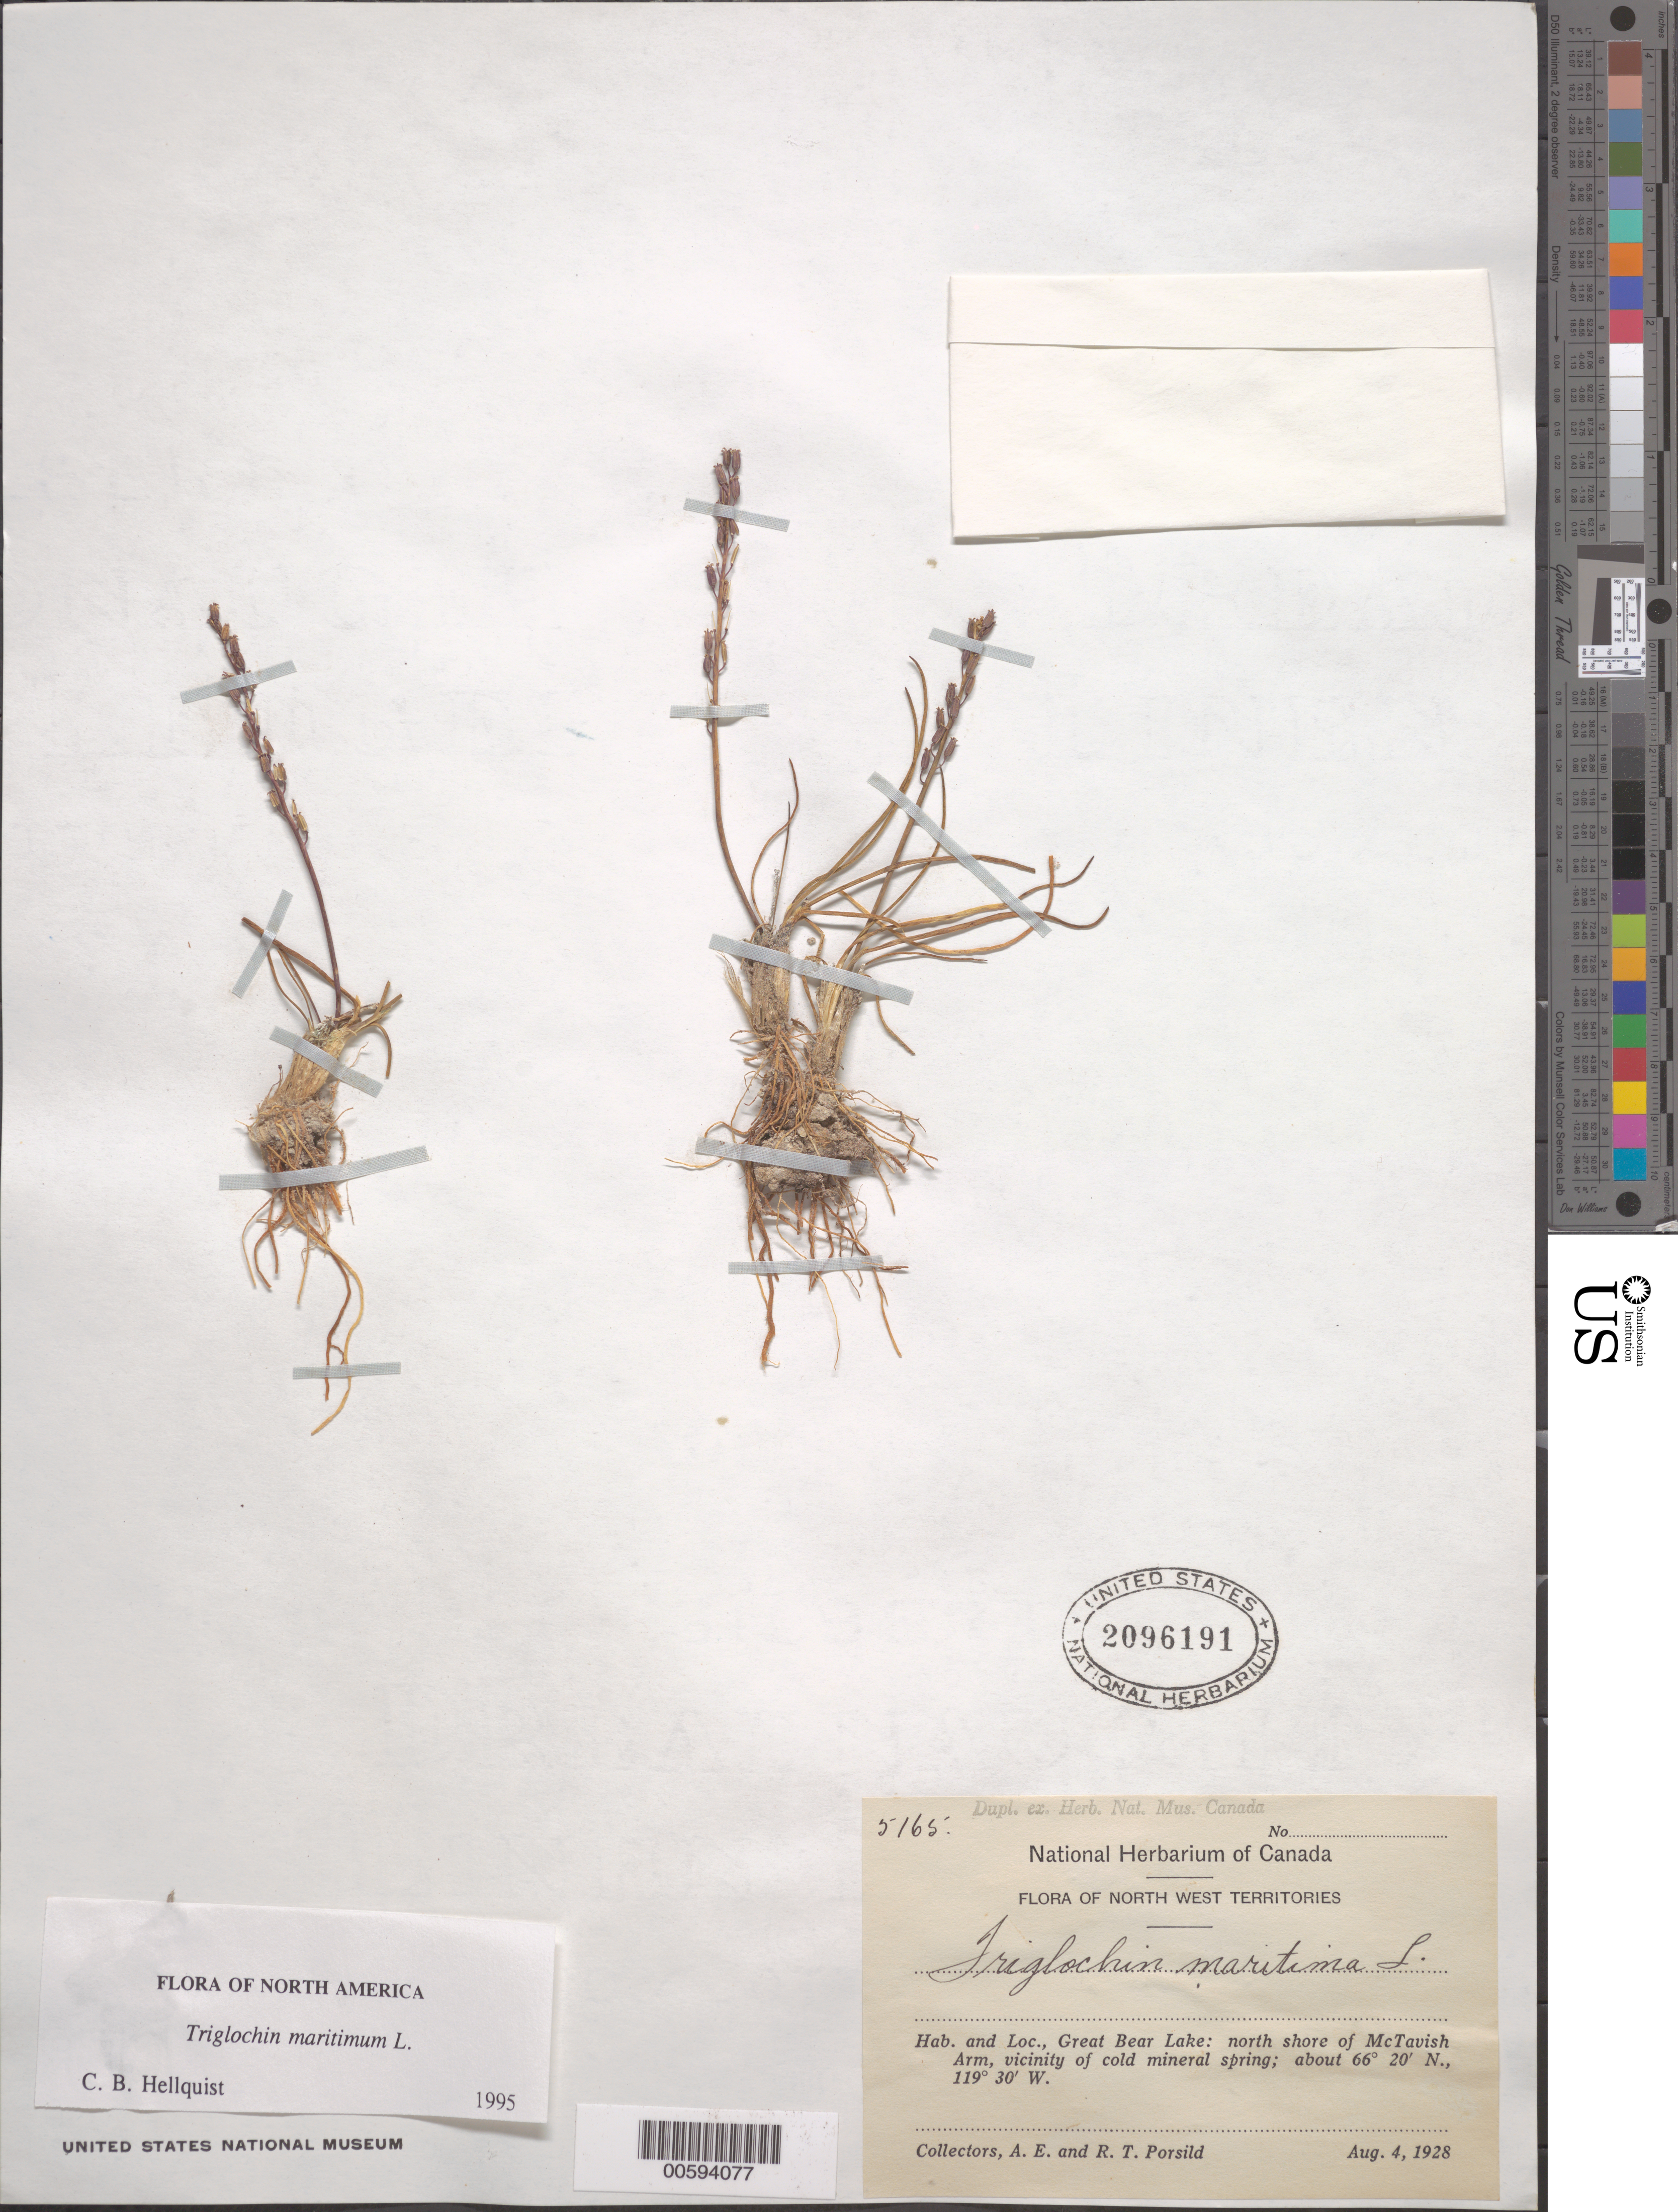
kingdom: Plantae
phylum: Tracheophyta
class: Liliopsida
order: Alismatales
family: Juncaginaceae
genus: Triglochin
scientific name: Triglochin maritima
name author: L.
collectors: A. E. Porsild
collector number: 5165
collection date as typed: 04 Aug 1928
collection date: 1928-08-04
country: Canada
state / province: Northwest Territories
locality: Great Bear Lake, McTavish Arm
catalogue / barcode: US 2096191